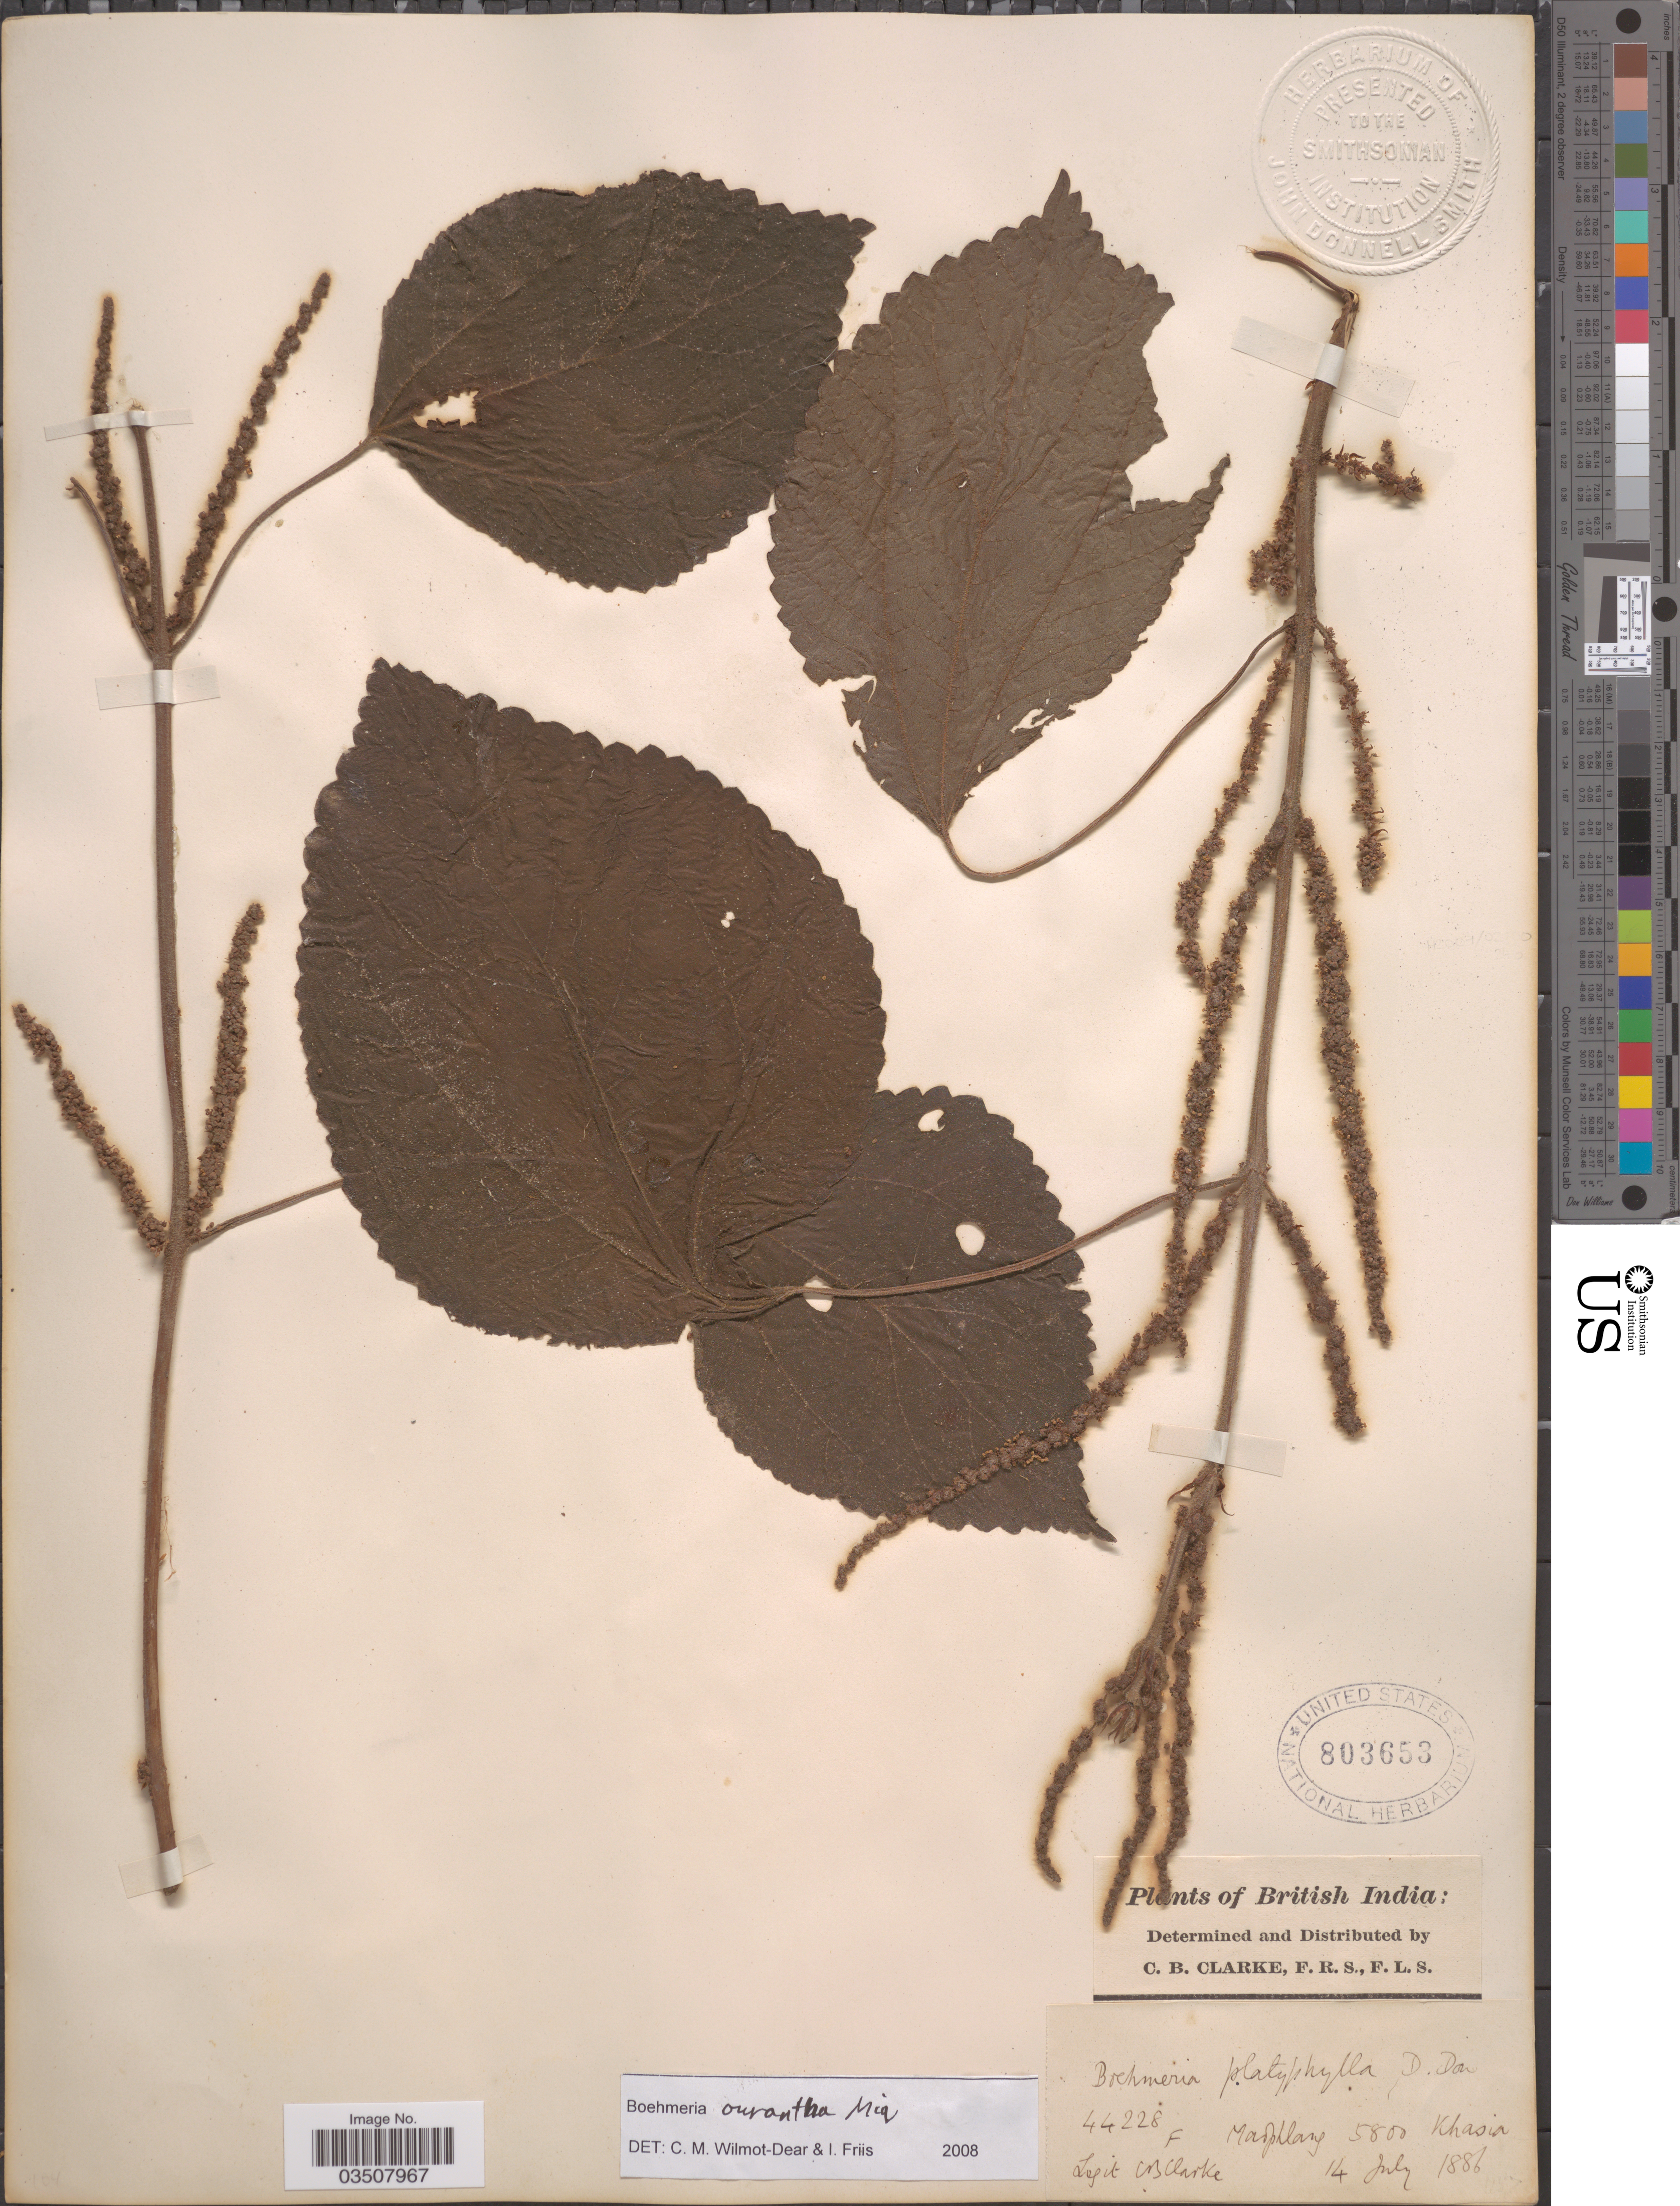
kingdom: Plantae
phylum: Tracheophyta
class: Magnoliopsida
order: Rosales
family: Urticaceae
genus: Boehmeria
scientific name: Boehmeria ourantha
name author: Miq.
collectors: C. B. Clarke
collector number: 44228F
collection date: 1886-07-14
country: India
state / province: Meghalaya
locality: British India. Mawphlang, Khasia.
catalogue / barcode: US 803653